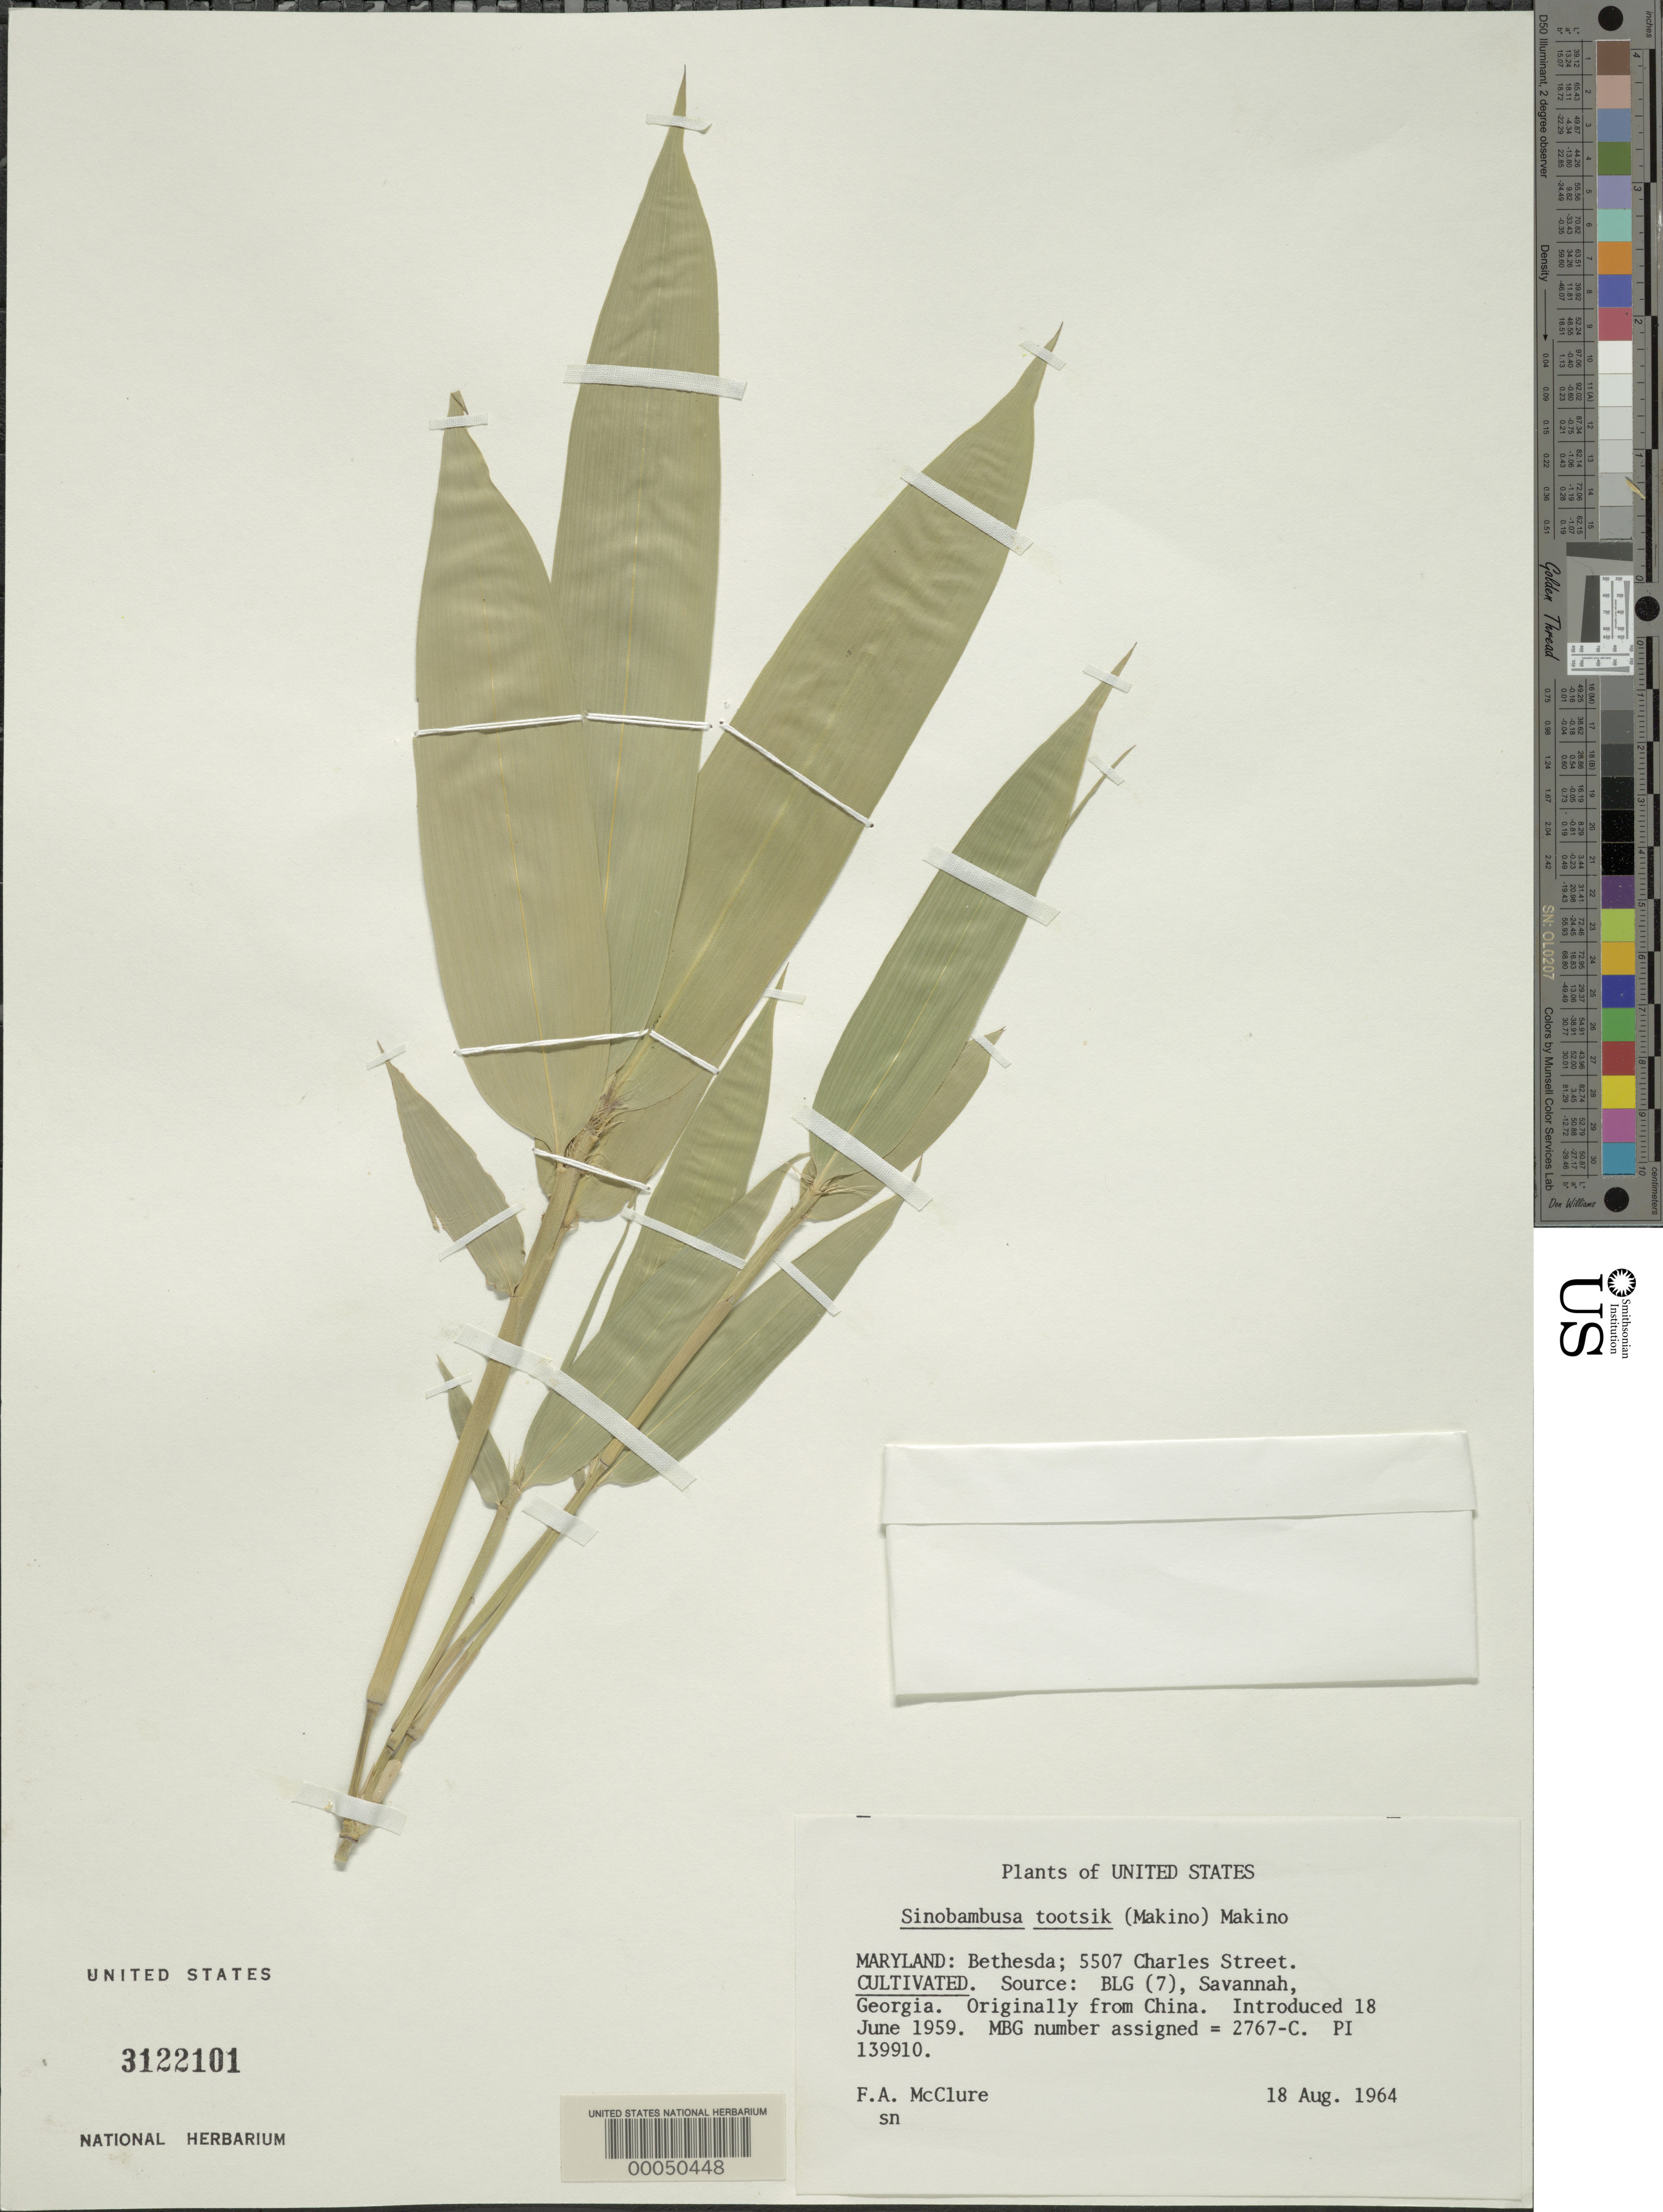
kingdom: Plantae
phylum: Tracheophyta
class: Liliopsida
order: Poales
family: Poaceae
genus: Sinobambusa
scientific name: Sinobambusa tootsik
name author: Makino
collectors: F. A. McClure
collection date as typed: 18 Aug 1964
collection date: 1964-08-18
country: United States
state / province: Maryland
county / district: Montgomery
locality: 5507 Charles Street, Bethesda (McClure's garden)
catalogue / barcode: US 3122101